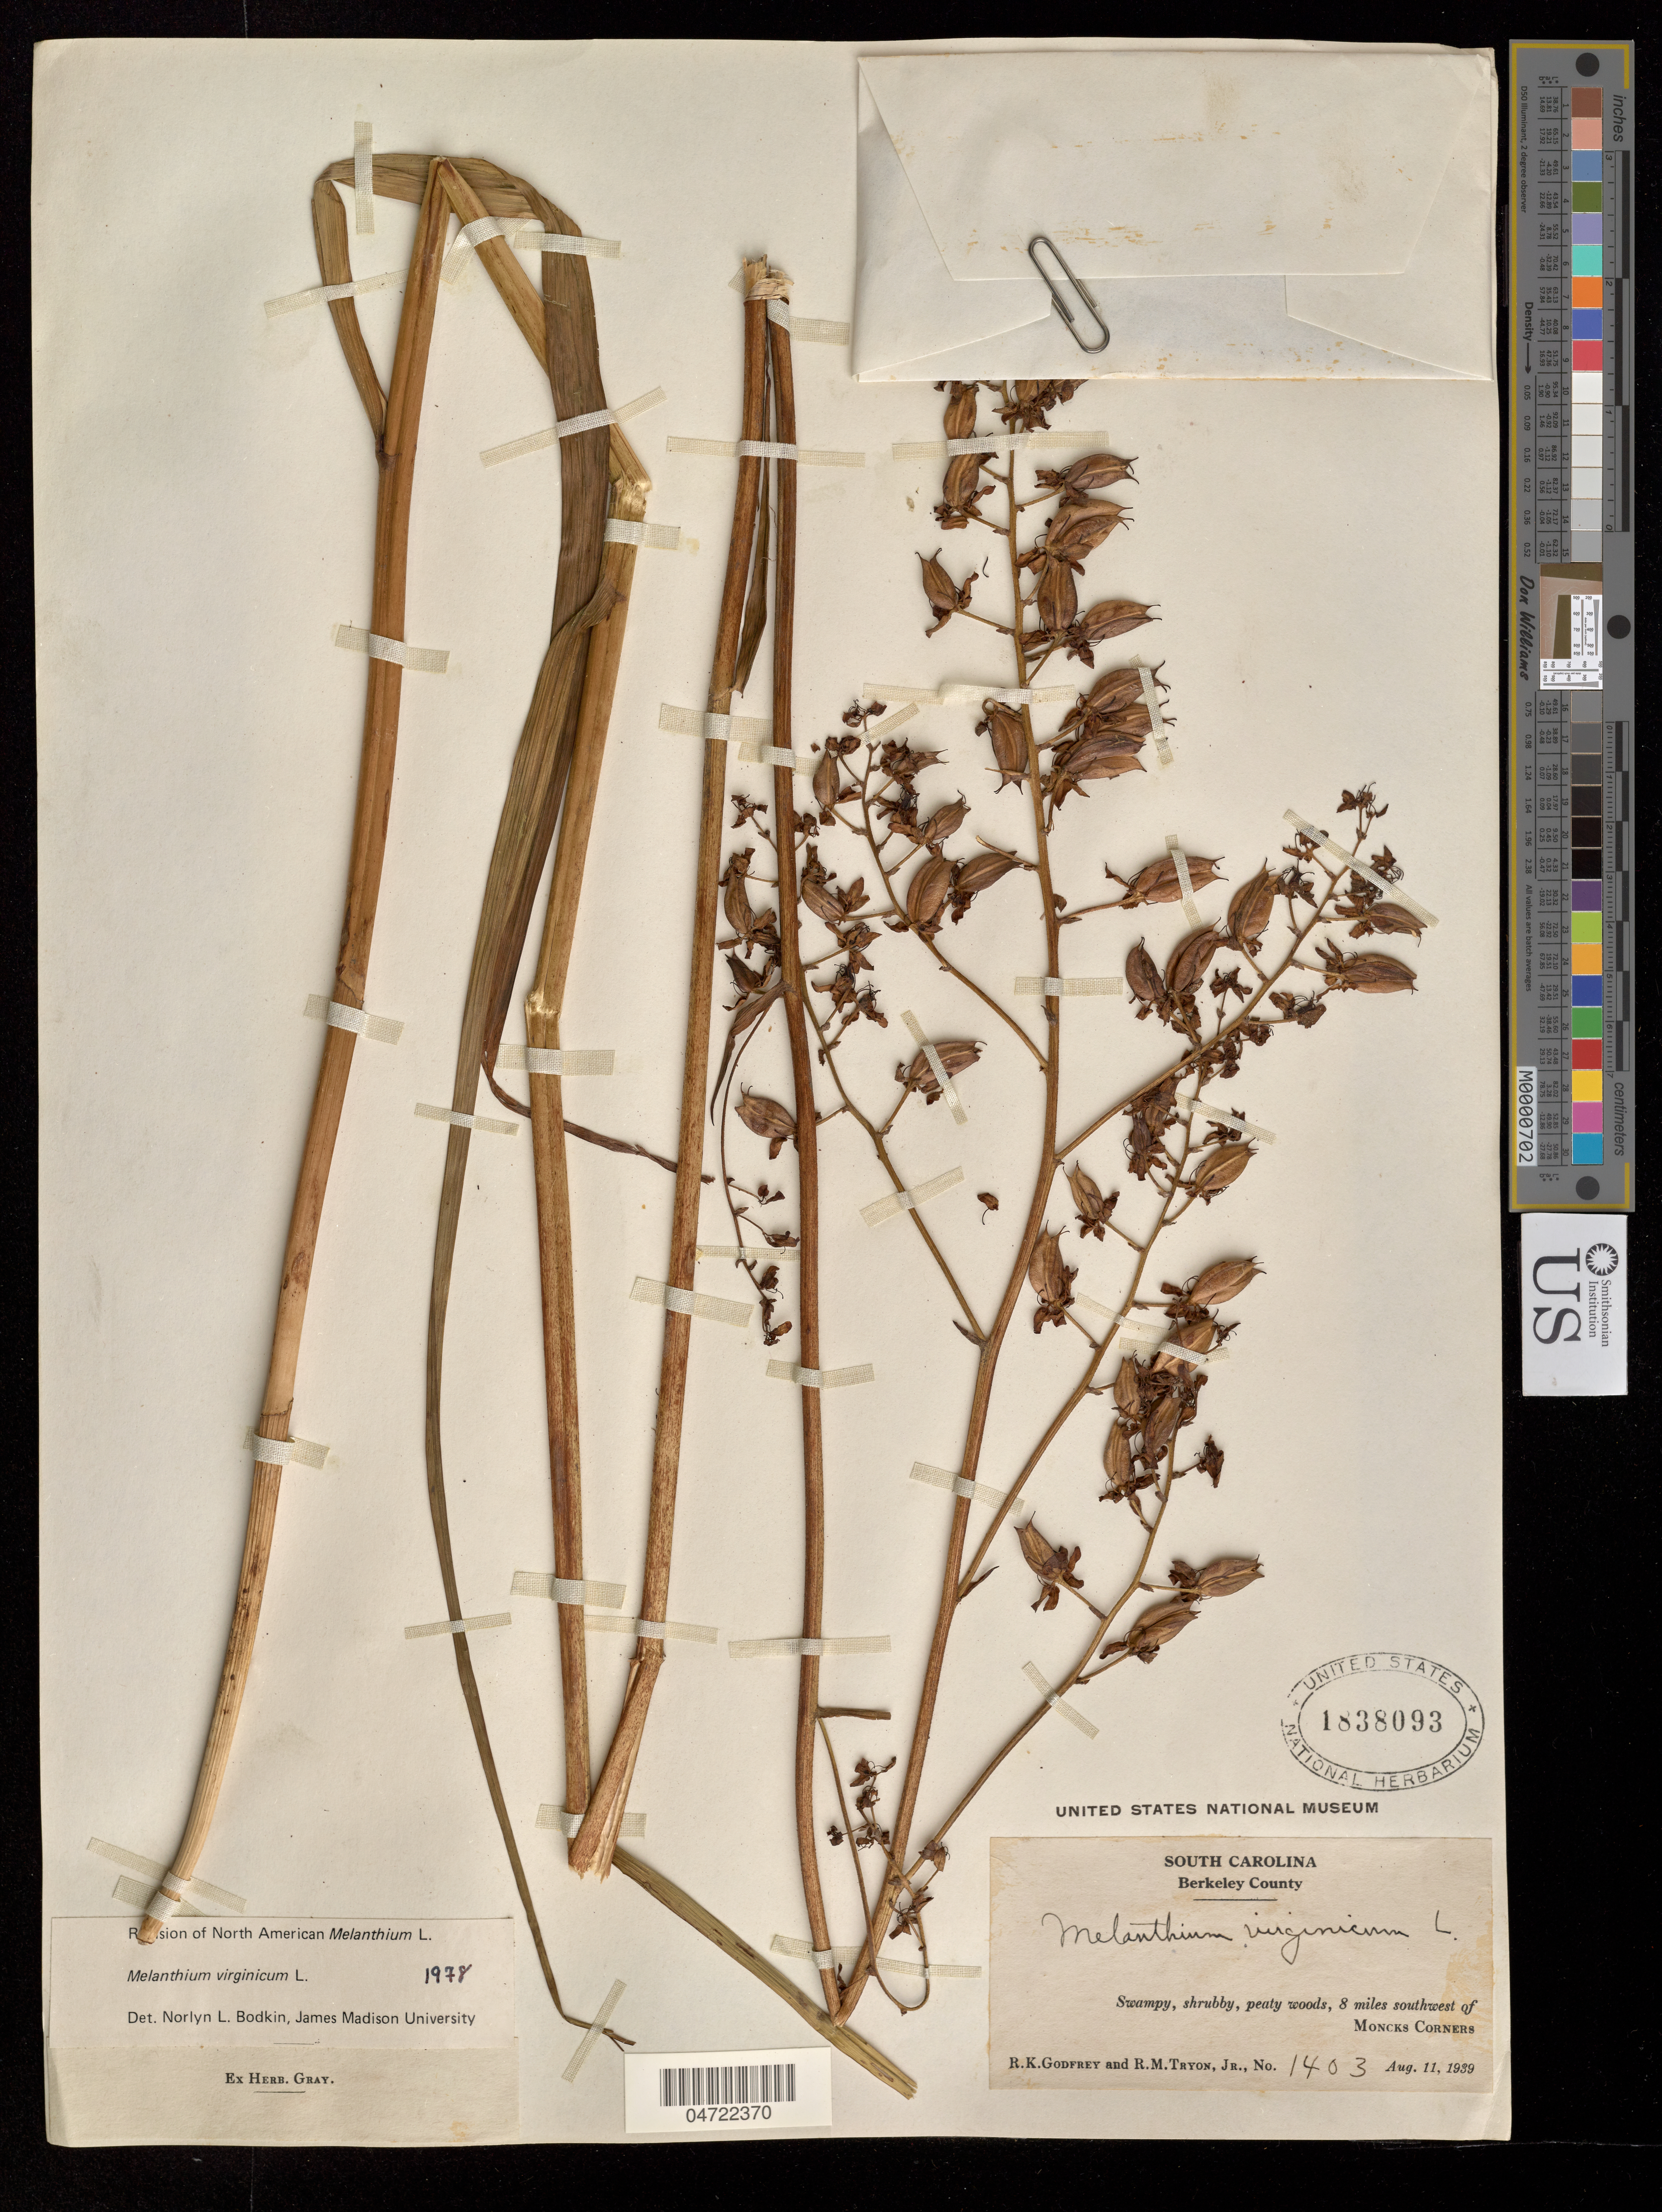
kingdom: Plantae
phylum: Tracheophyta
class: Liliopsida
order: Liliales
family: Melanthiaceae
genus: Melanthium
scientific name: Melanthium virginicum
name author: L.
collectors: R. K. Godfrey & R. Tyron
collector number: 1403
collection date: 1939-08-11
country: United States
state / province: South Carolina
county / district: Berkeley County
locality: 8 miles southwest of Moncks Corners.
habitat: Swampy, shrubby, peaty woods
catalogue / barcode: US 1838093